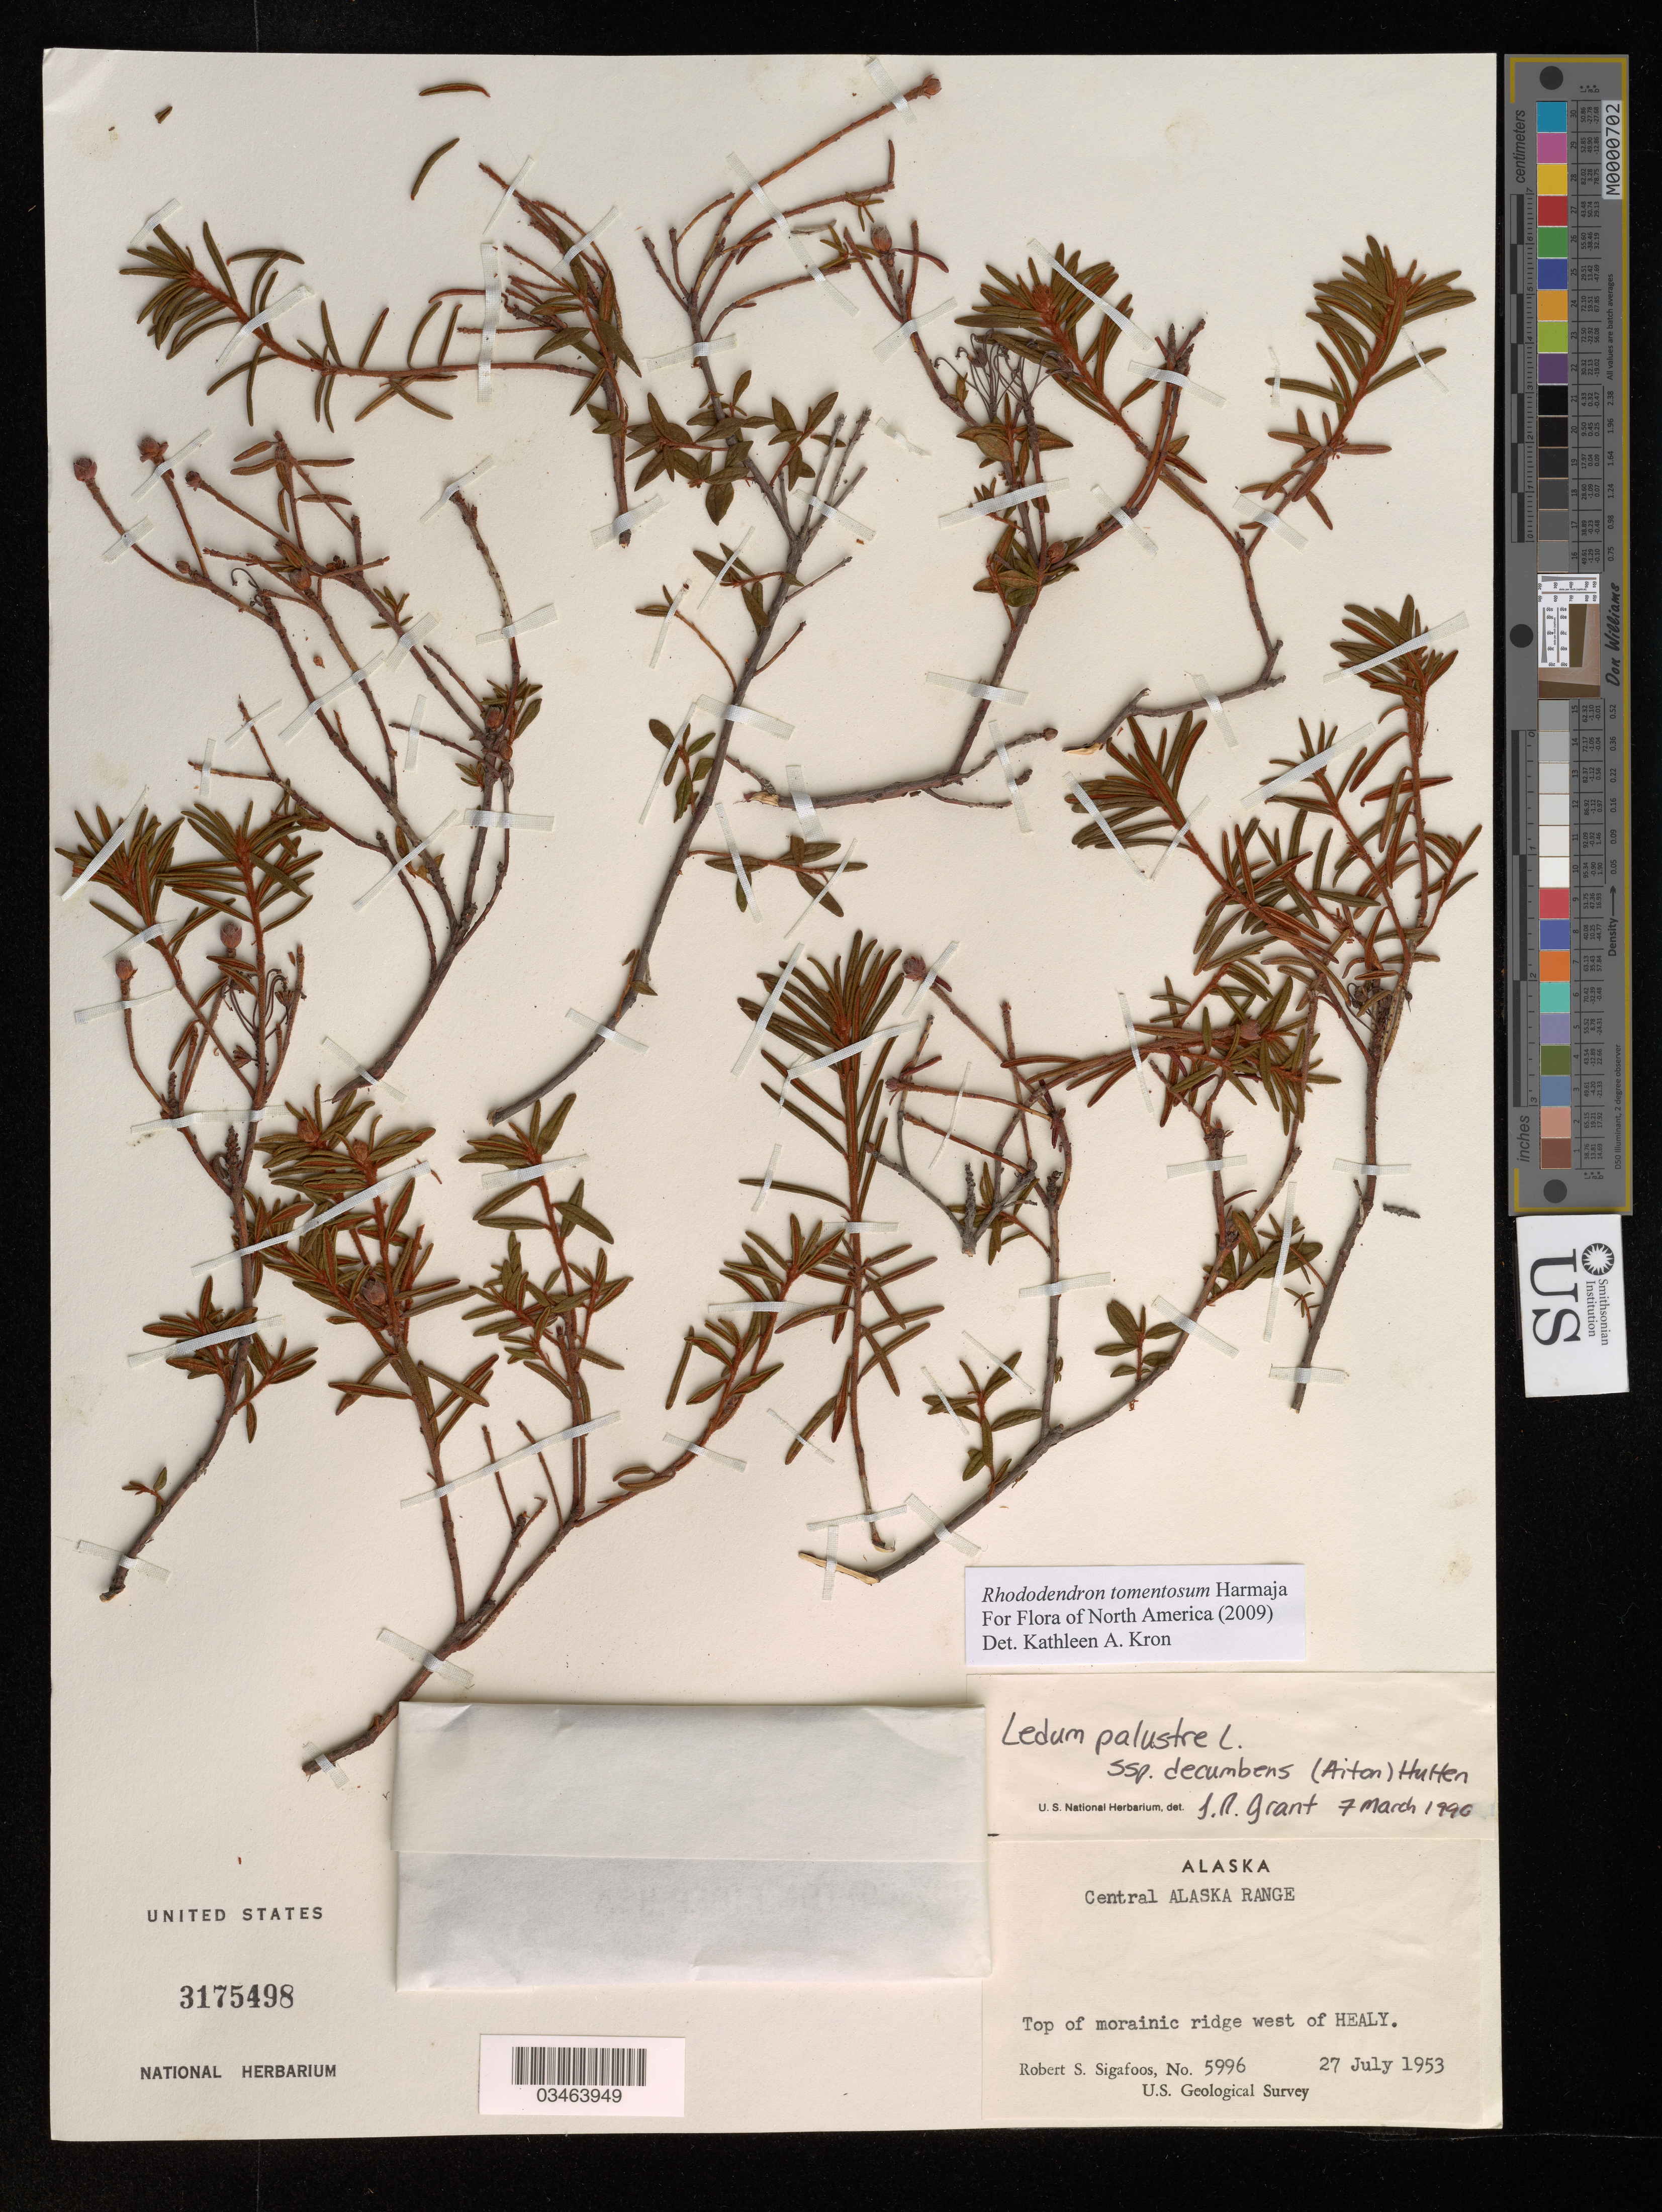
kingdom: Plantae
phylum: Tracheophyta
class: Magnoliopsida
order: Ericales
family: Ericaceae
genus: Rhododendron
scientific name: Rhododendron tomentosum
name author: Harmaja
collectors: R. Sigafoos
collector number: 5996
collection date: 1953-07-27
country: United States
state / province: Alaska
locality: Central Alaska Range. Top of morainic ridge west of Healy. U.S. Geological Survey.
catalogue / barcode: US 3175498